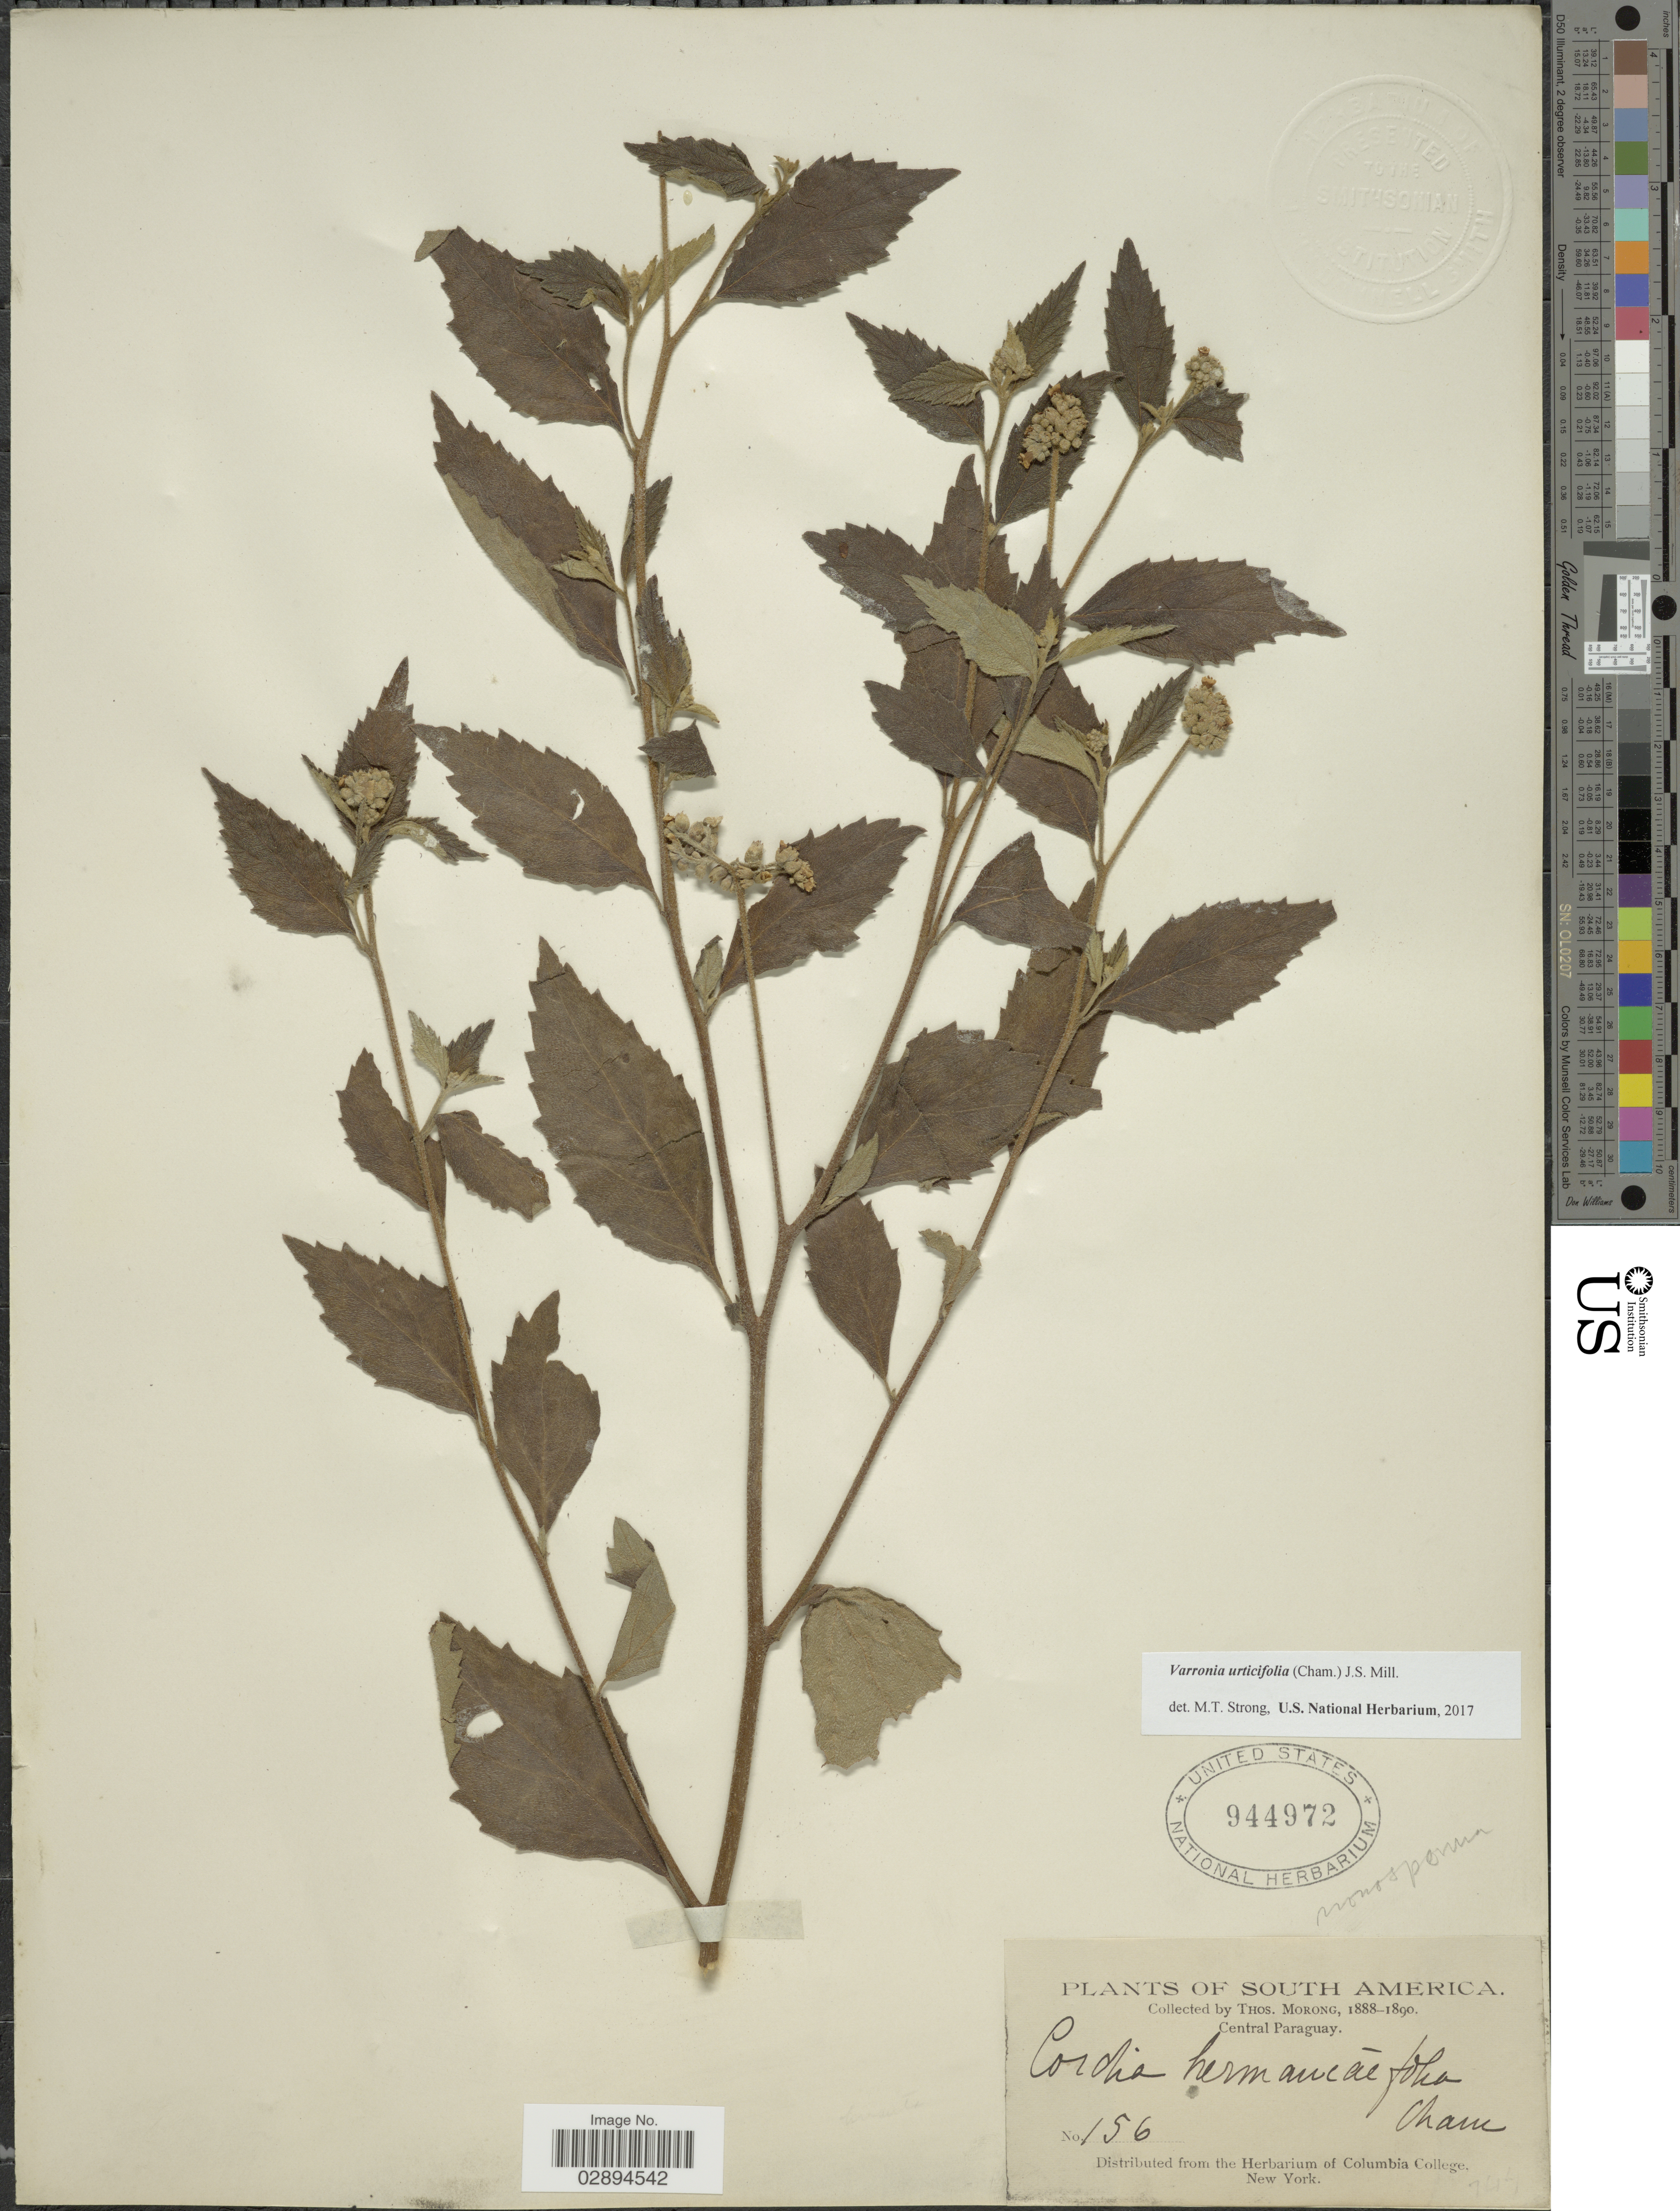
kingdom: Plantae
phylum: Tracheophyta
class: Magnoliopsida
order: Boraginales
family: Cordiaceae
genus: Varronia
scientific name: Varronia urticifolia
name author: (Cham.) J.S. Mill.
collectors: ex herb. T. Morong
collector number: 156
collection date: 1888/1890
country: Paraguay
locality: South America. Central Paraguay.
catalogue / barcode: US 944972